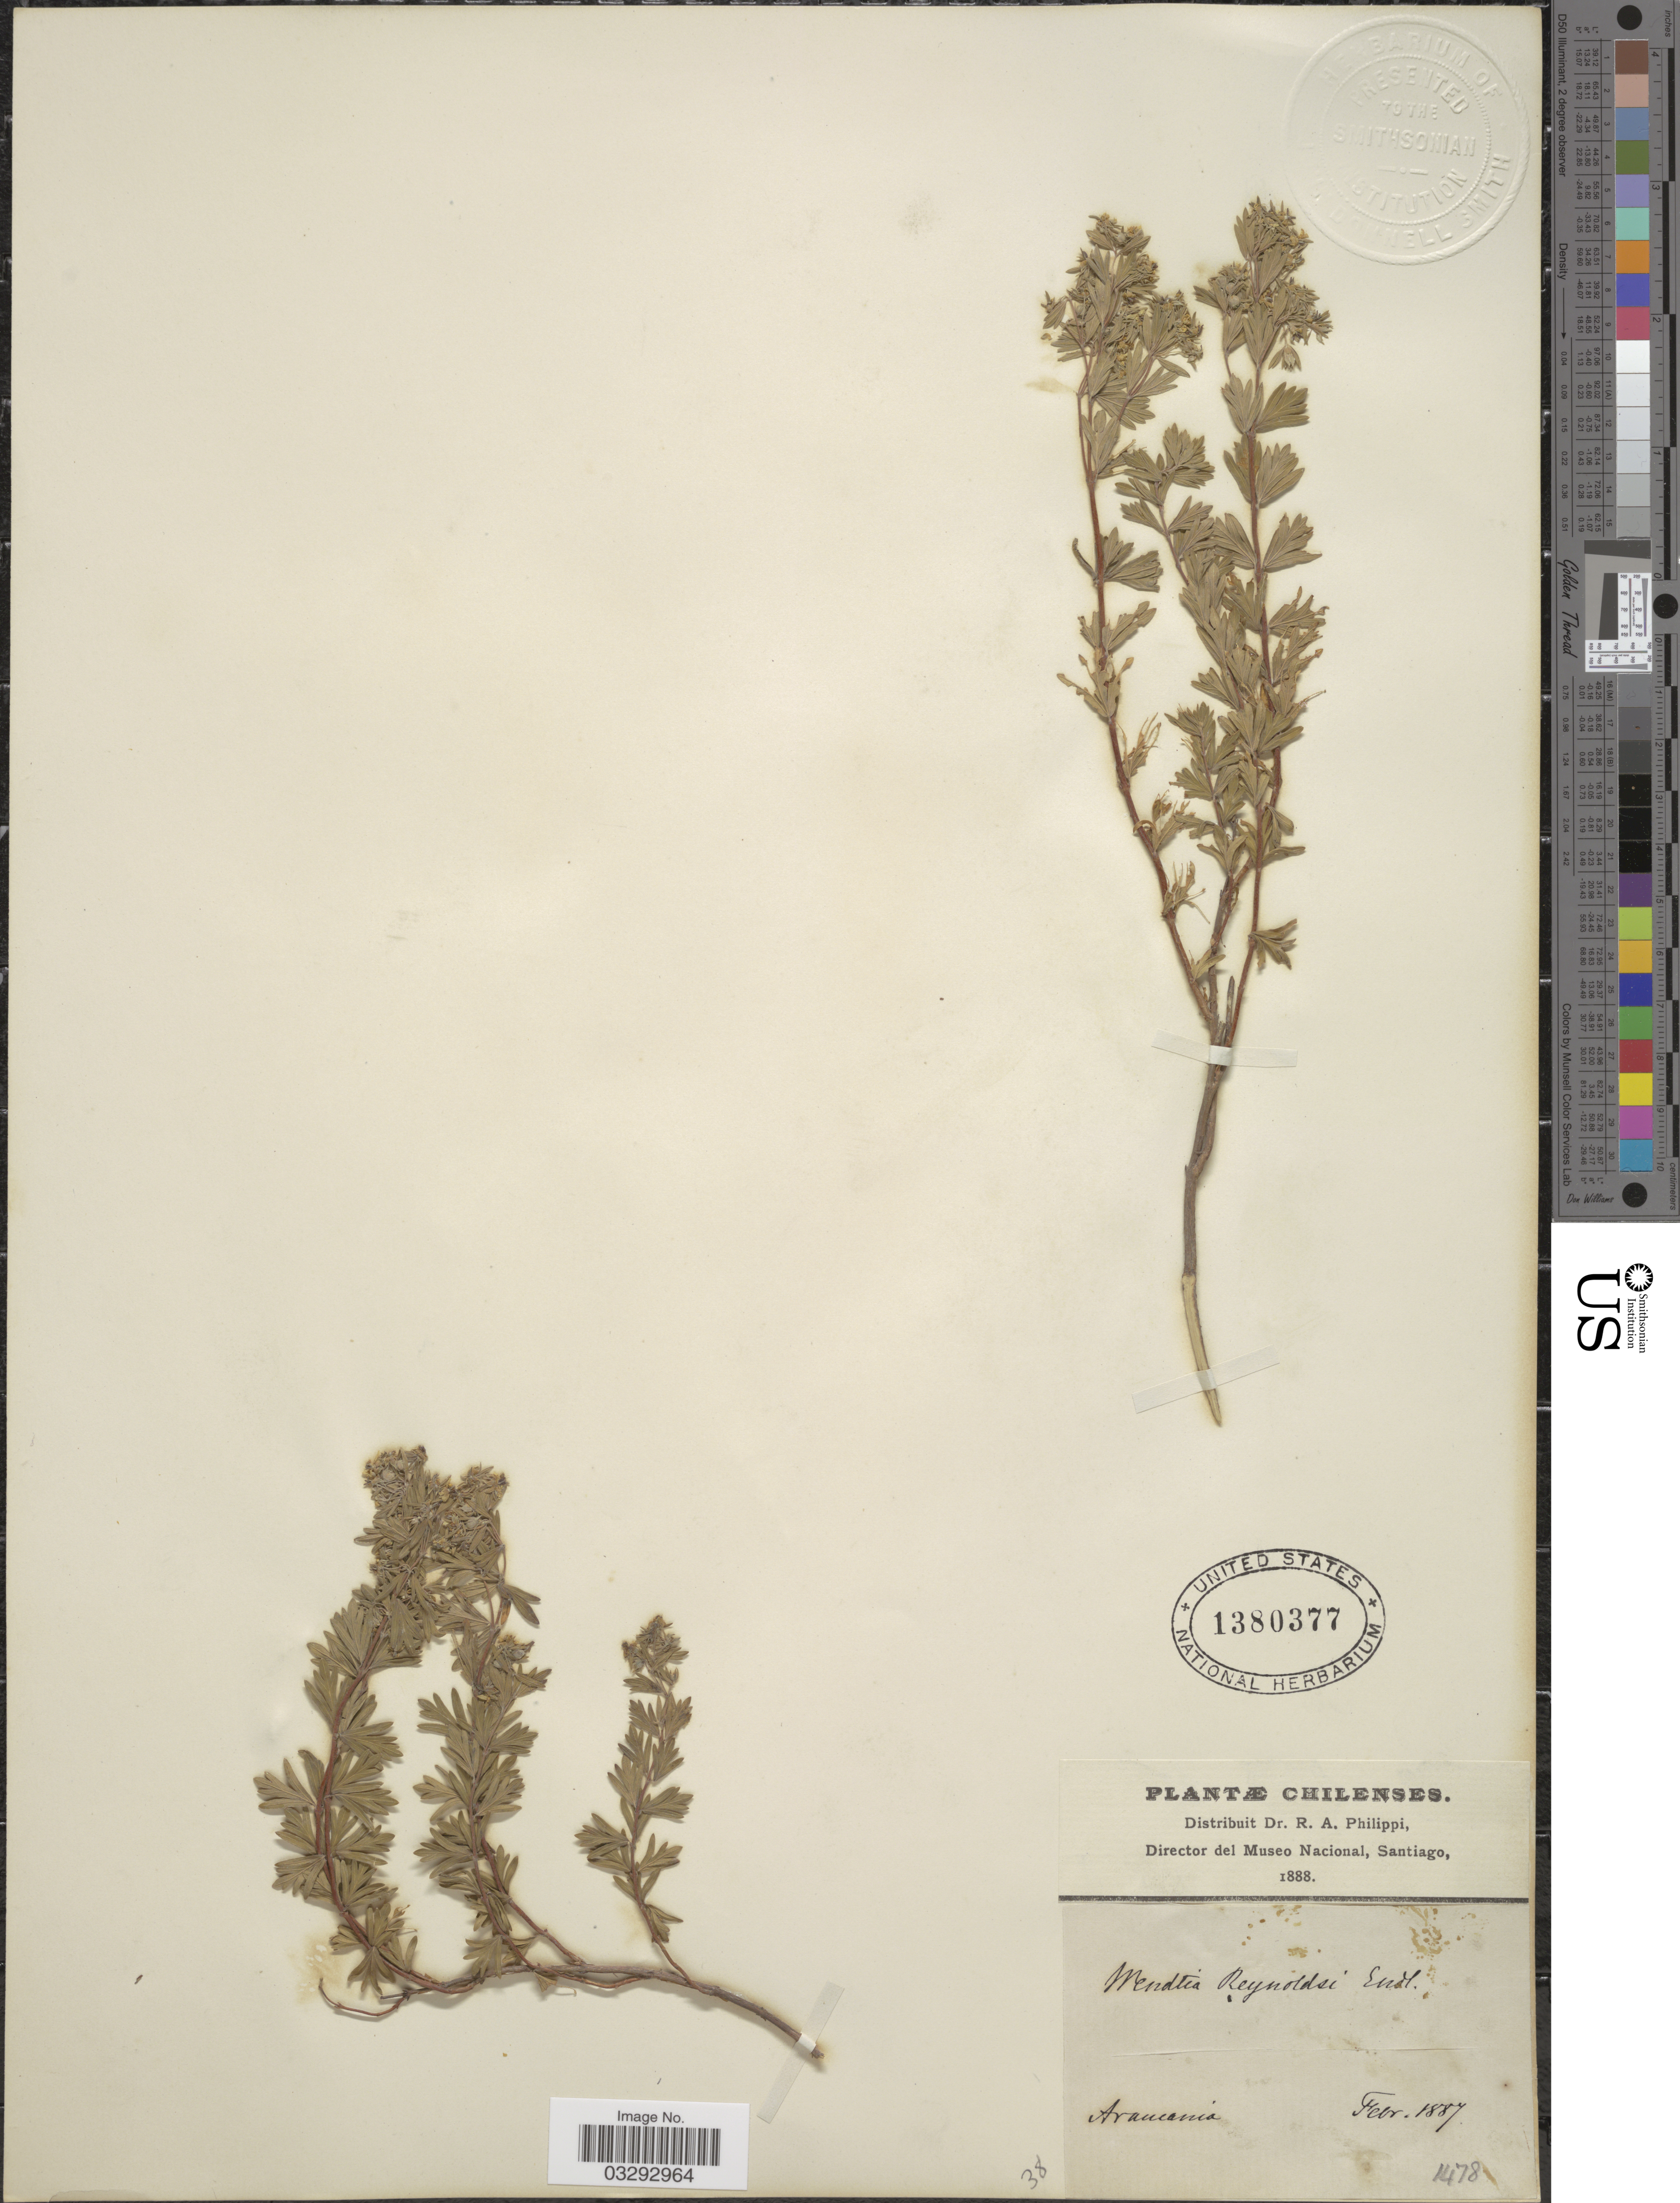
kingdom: Plantae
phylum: Tracheophyta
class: Magnoliopsida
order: Geraniales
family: Vivianiaceae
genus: Wendtia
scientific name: Wendtia gracilis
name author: Meyen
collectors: ex. herb. R.A. Philippi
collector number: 1478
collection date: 1887-02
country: Chile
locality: Araucania.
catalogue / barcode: US 1380377